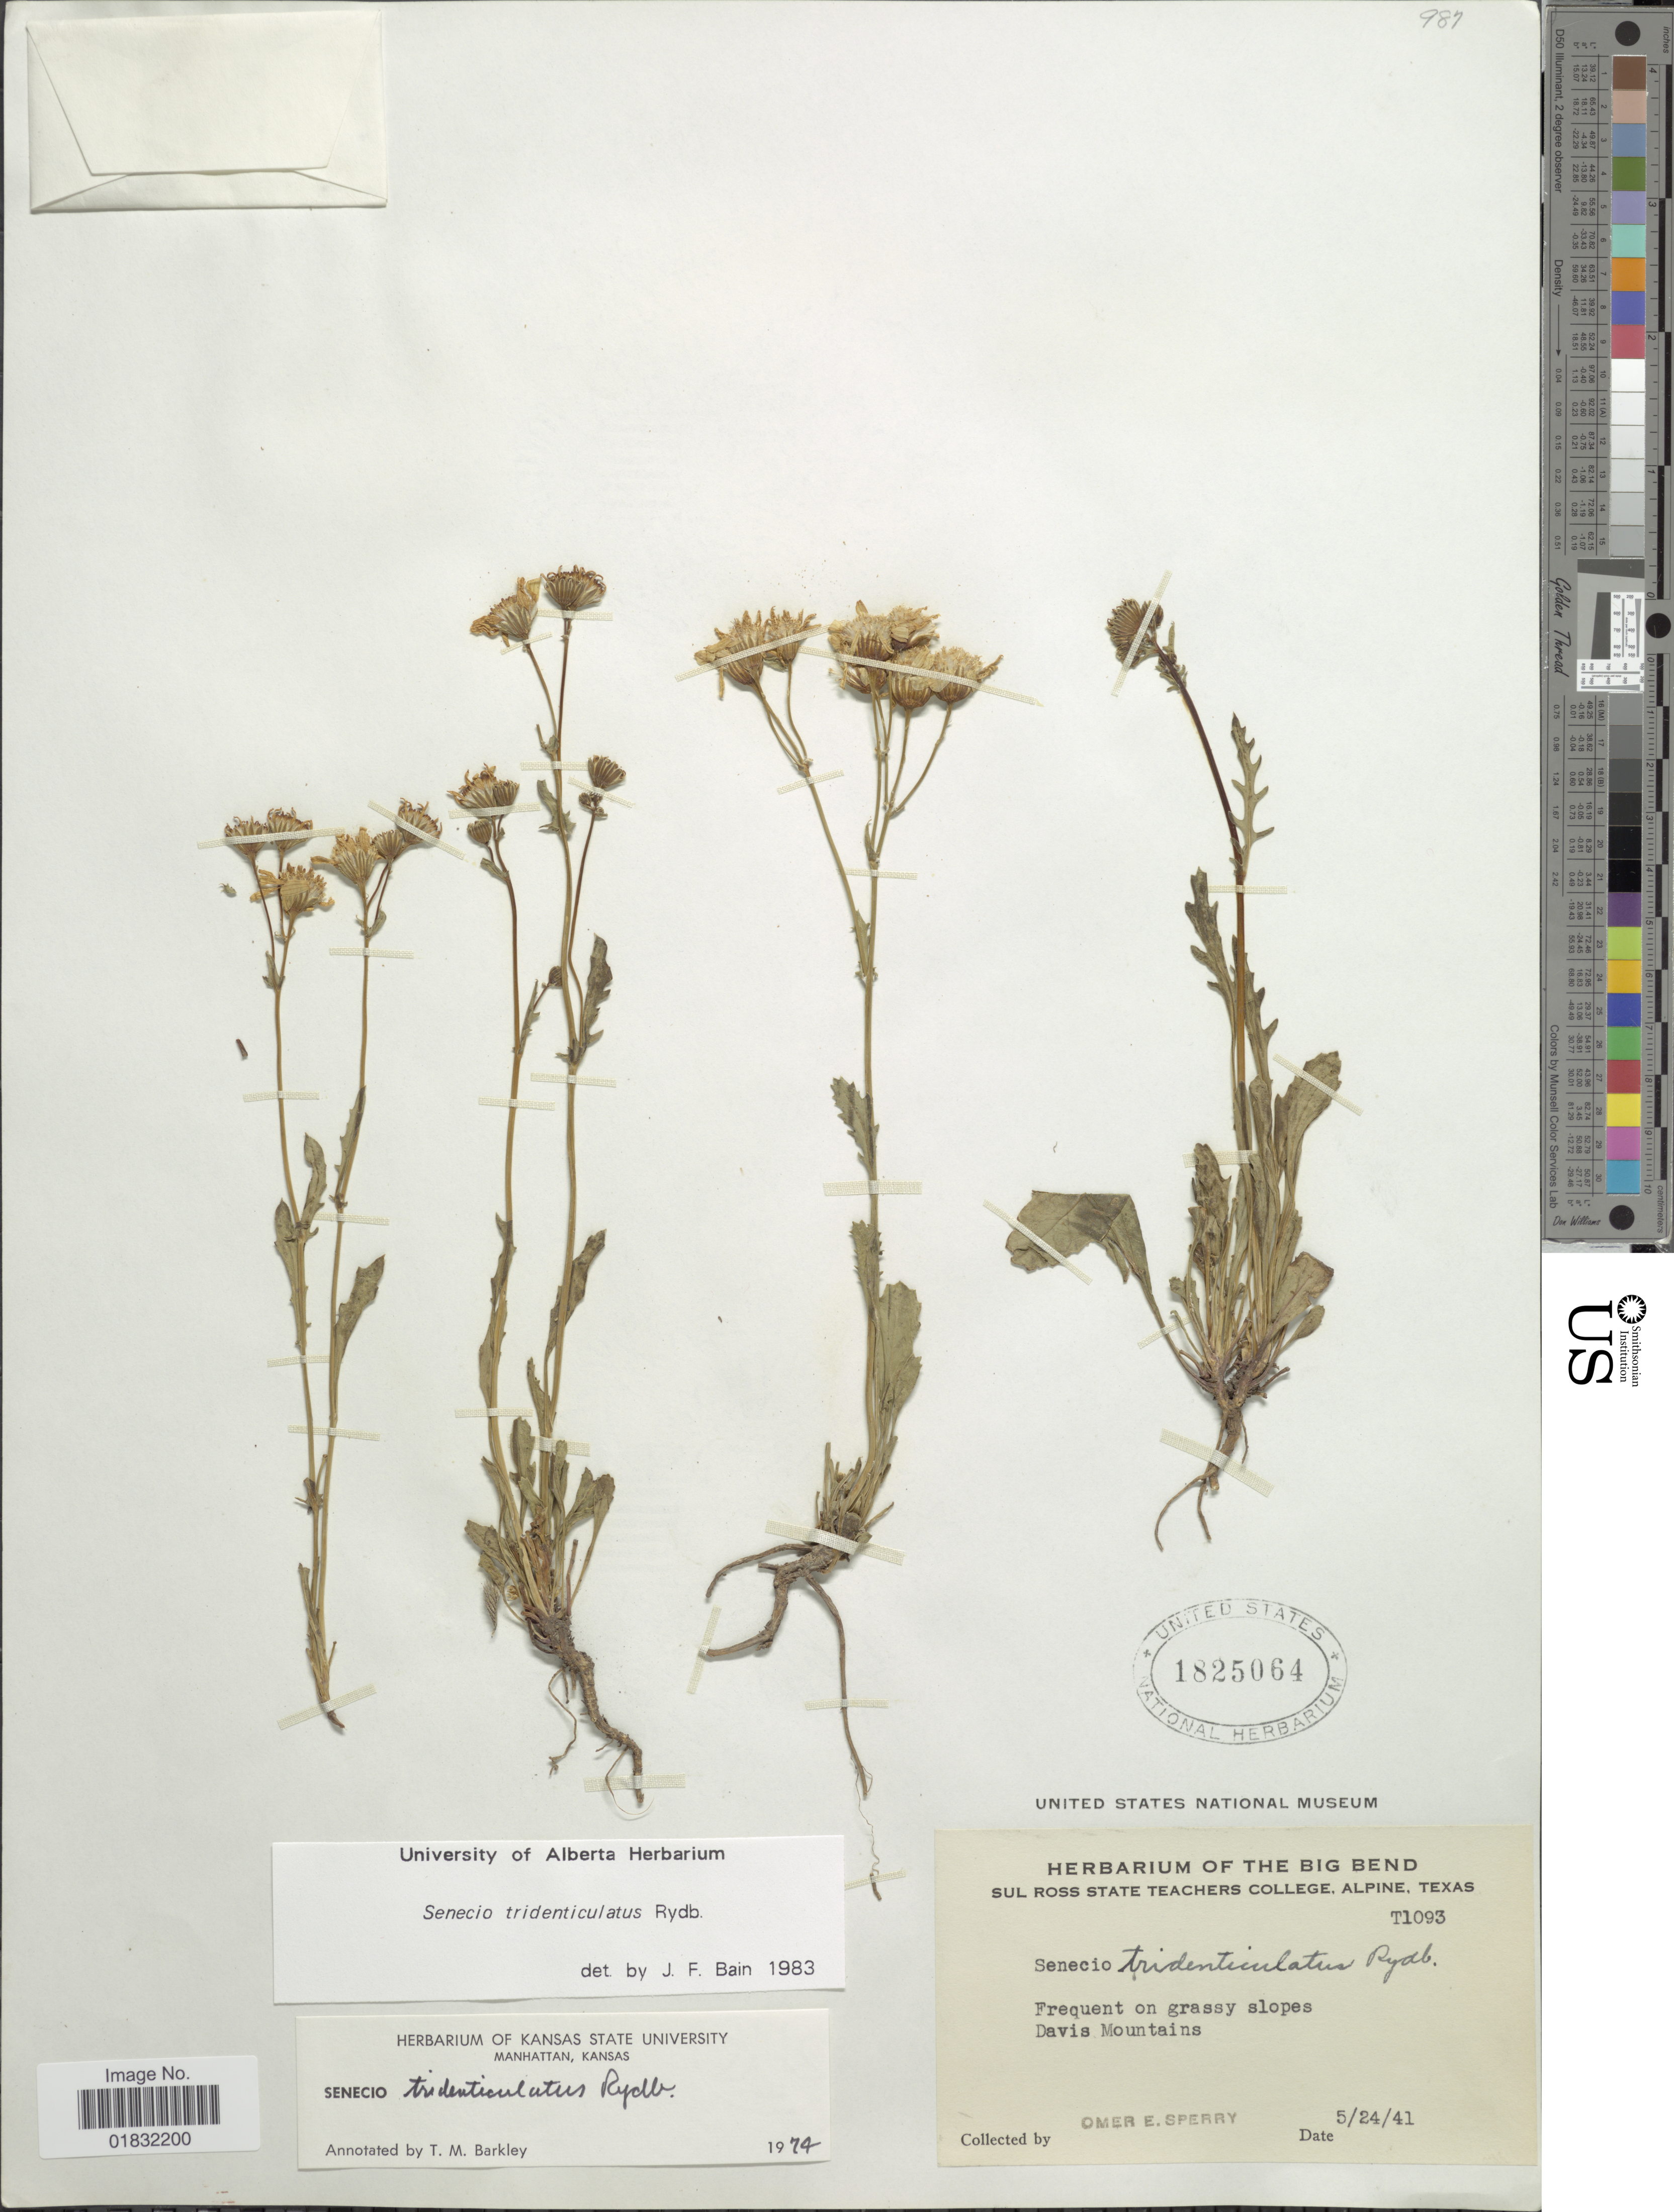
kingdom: Plantae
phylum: Tracheophyta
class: Magnoliopsida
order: Asterales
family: Asteraceae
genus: Packera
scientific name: Packera tridenticulata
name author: (Rydb.) W.A. Weber & Á. Löve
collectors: O. E. Sperry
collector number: T1093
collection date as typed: Transcribed d/m/y: 24/5/41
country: United States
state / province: Texas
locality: Frequent on grassy slopes, Davis Mountains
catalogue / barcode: US 1825064